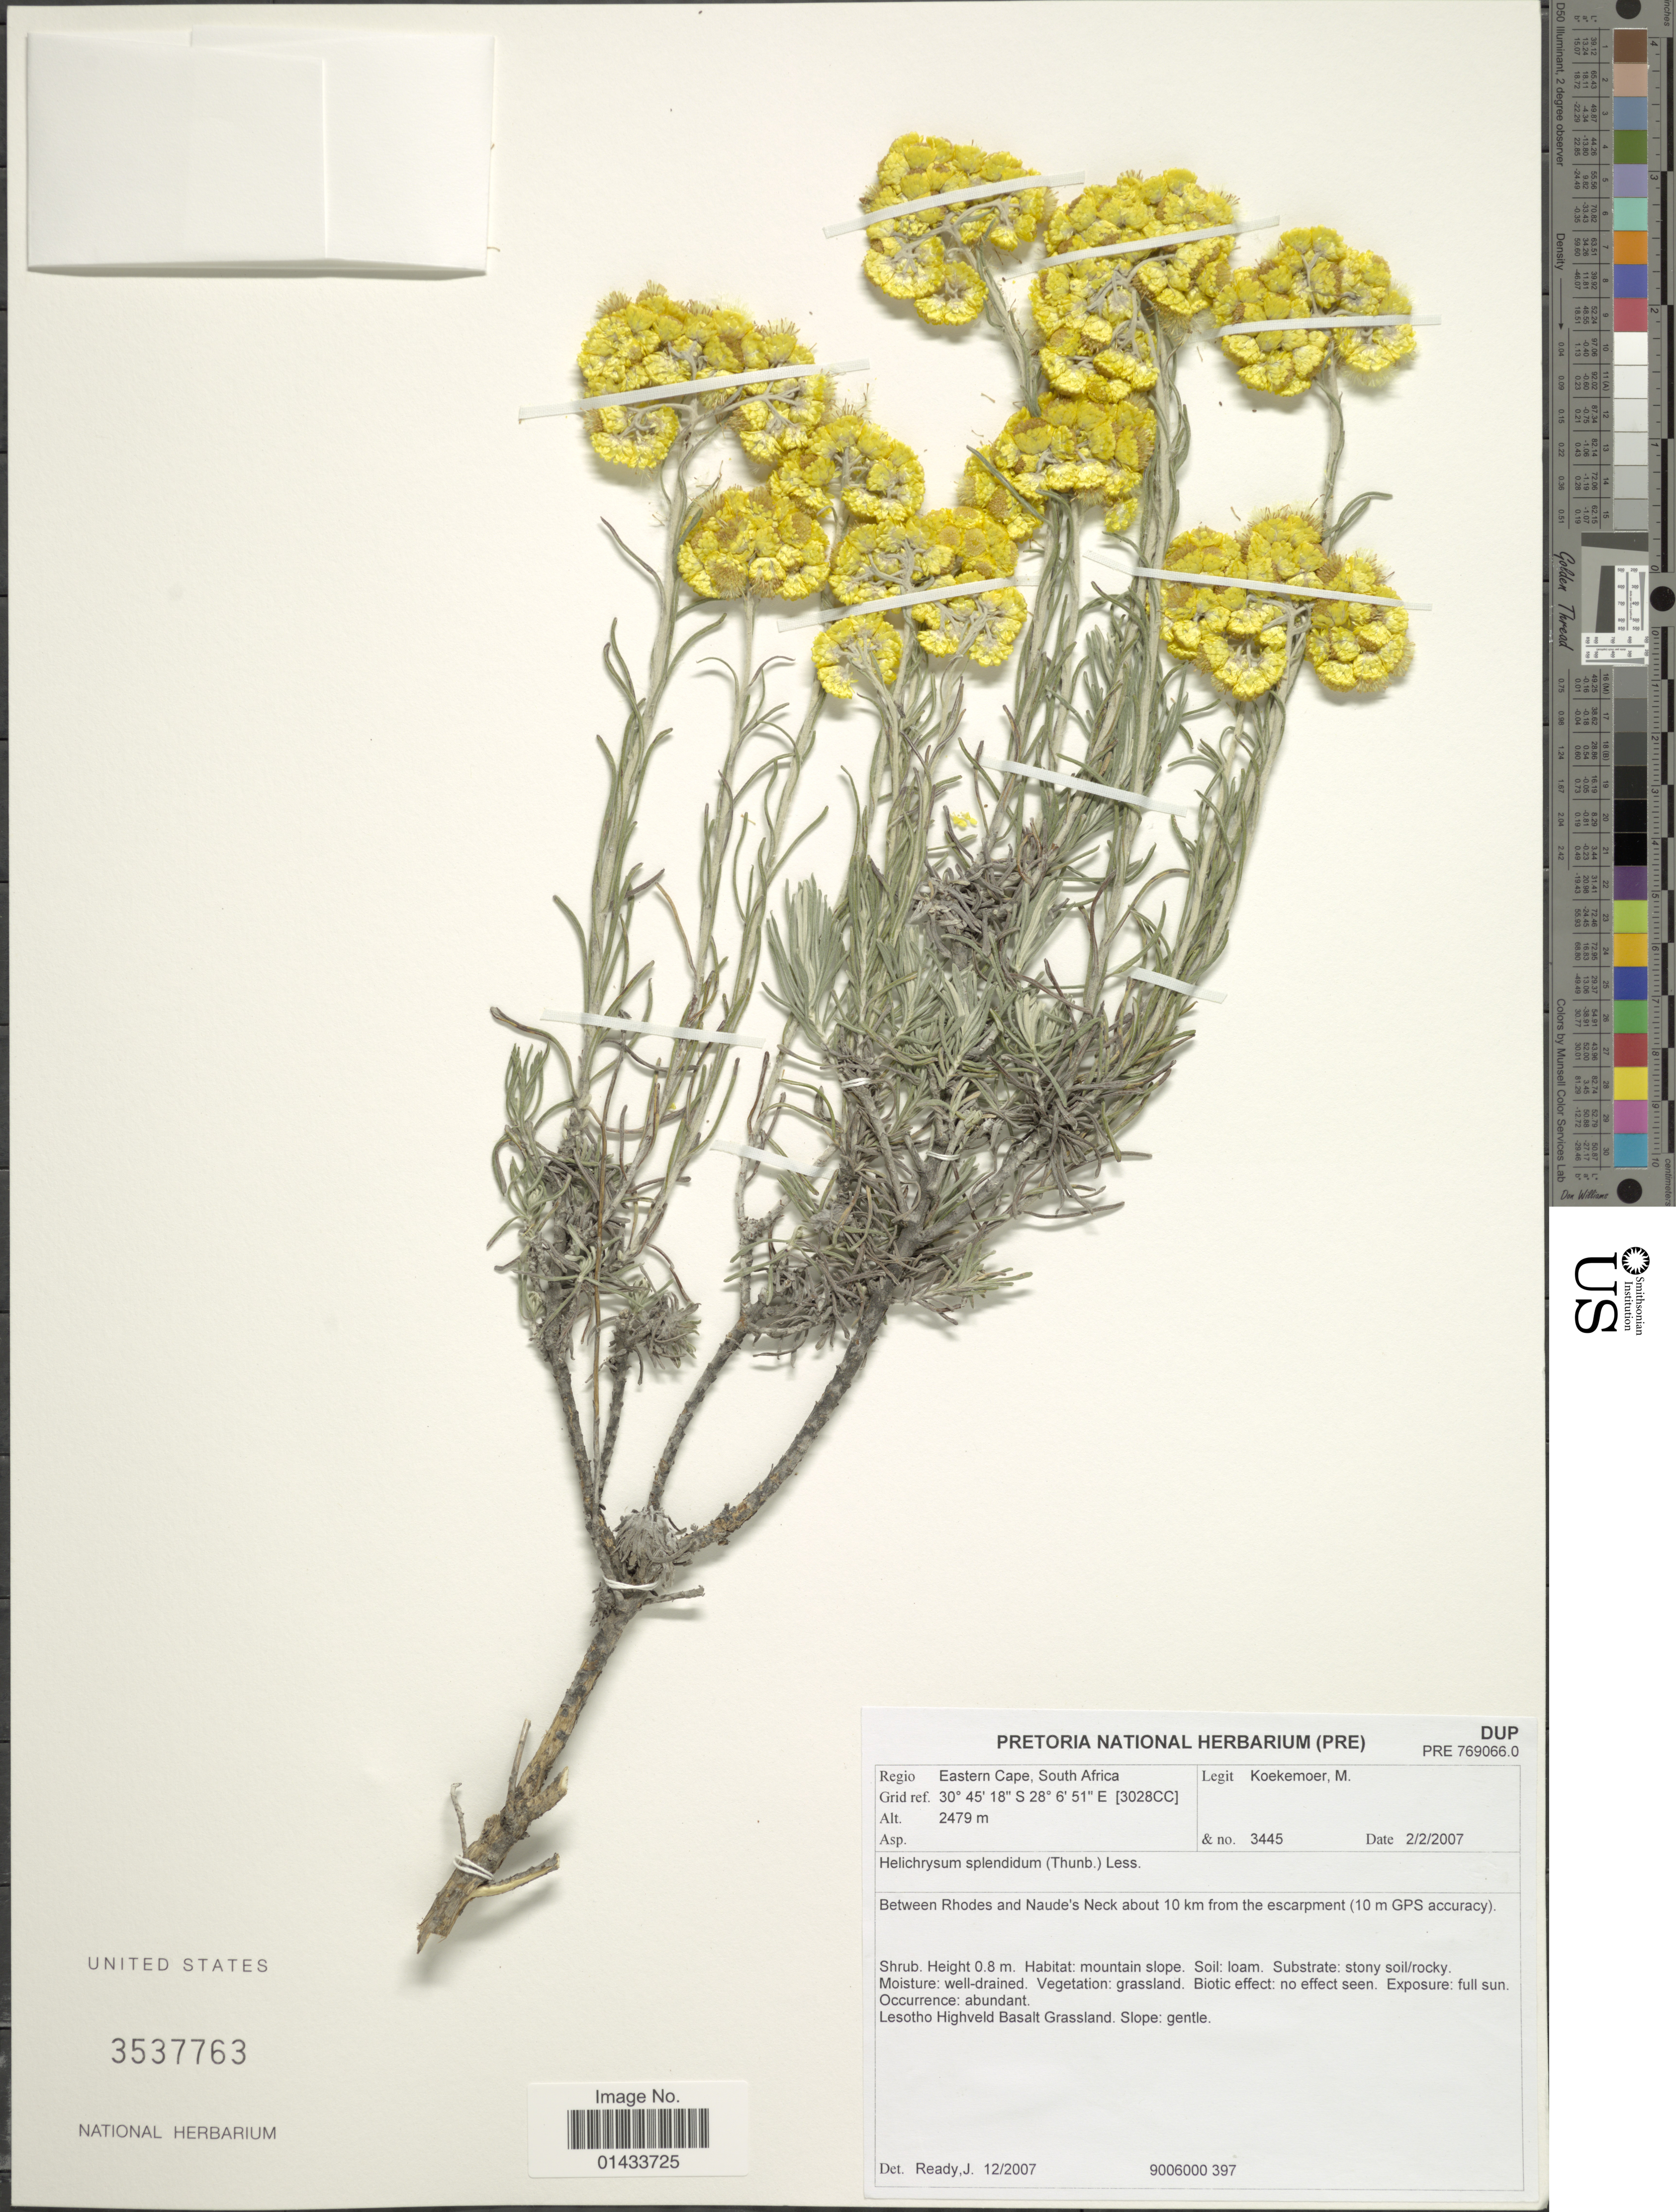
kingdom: Plantae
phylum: Tracheophyta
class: Magnoliopsida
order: Asterales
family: Asteraceae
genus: Helichrysum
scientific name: Helichrysum splendidum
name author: (Thunb.) Less.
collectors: M. Koekemoer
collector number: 3445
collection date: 2007-02-02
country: South Africa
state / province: Eastern Cape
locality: Regio Eastern Cape, South Africa, Grid ref. [3028CC], Between Rhodes and Naude's Neck about 10 km from the escarpment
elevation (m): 2479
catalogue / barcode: US 3537763